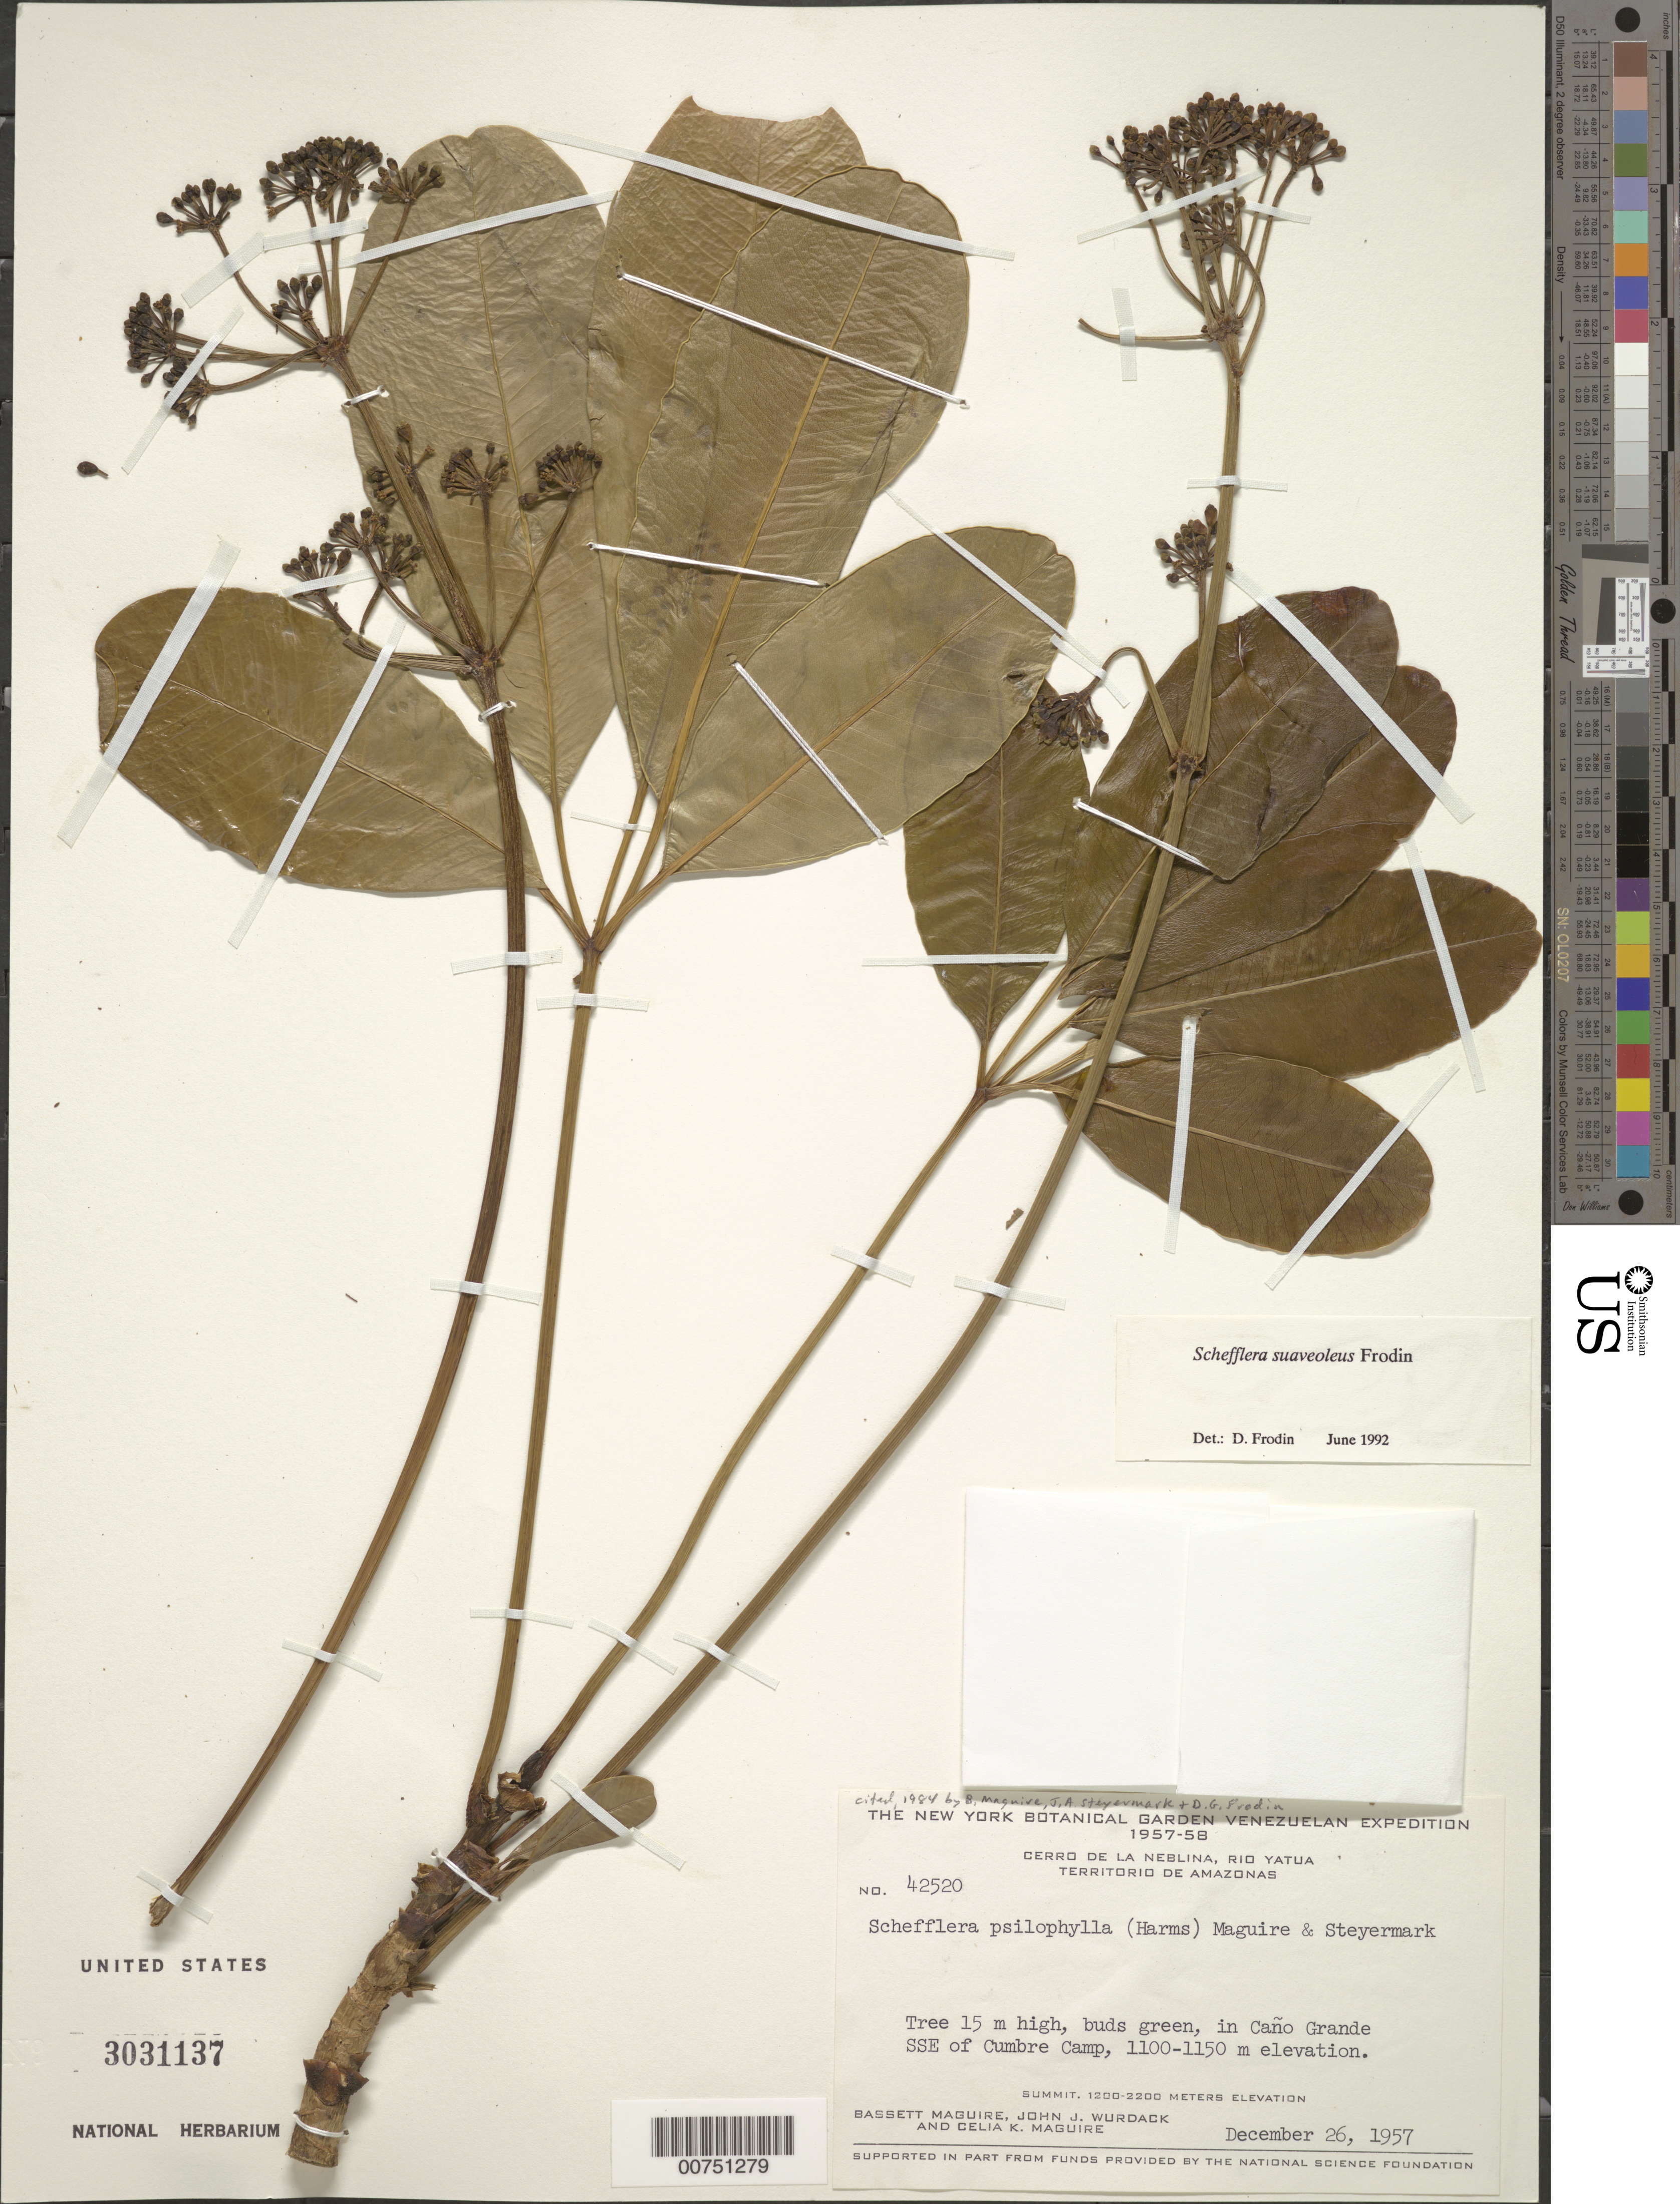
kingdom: Plantae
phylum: Tracheophyta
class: Magnoliopsida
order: Apiales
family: Araliaceae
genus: Schefflera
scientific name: Schefflera suaveolens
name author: Frodin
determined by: Frodin, D. G.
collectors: B. Maguire, J. J. Wurdack & C. K. Maguire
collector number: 42520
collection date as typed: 26-Dec-57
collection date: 1957-12-26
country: Venezuela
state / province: Amazonas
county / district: Río Negro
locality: Cerro de la Neblina, Río Yatua, Caño Grande, SSE of Cumbre Camp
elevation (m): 1100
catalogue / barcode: US 3031137